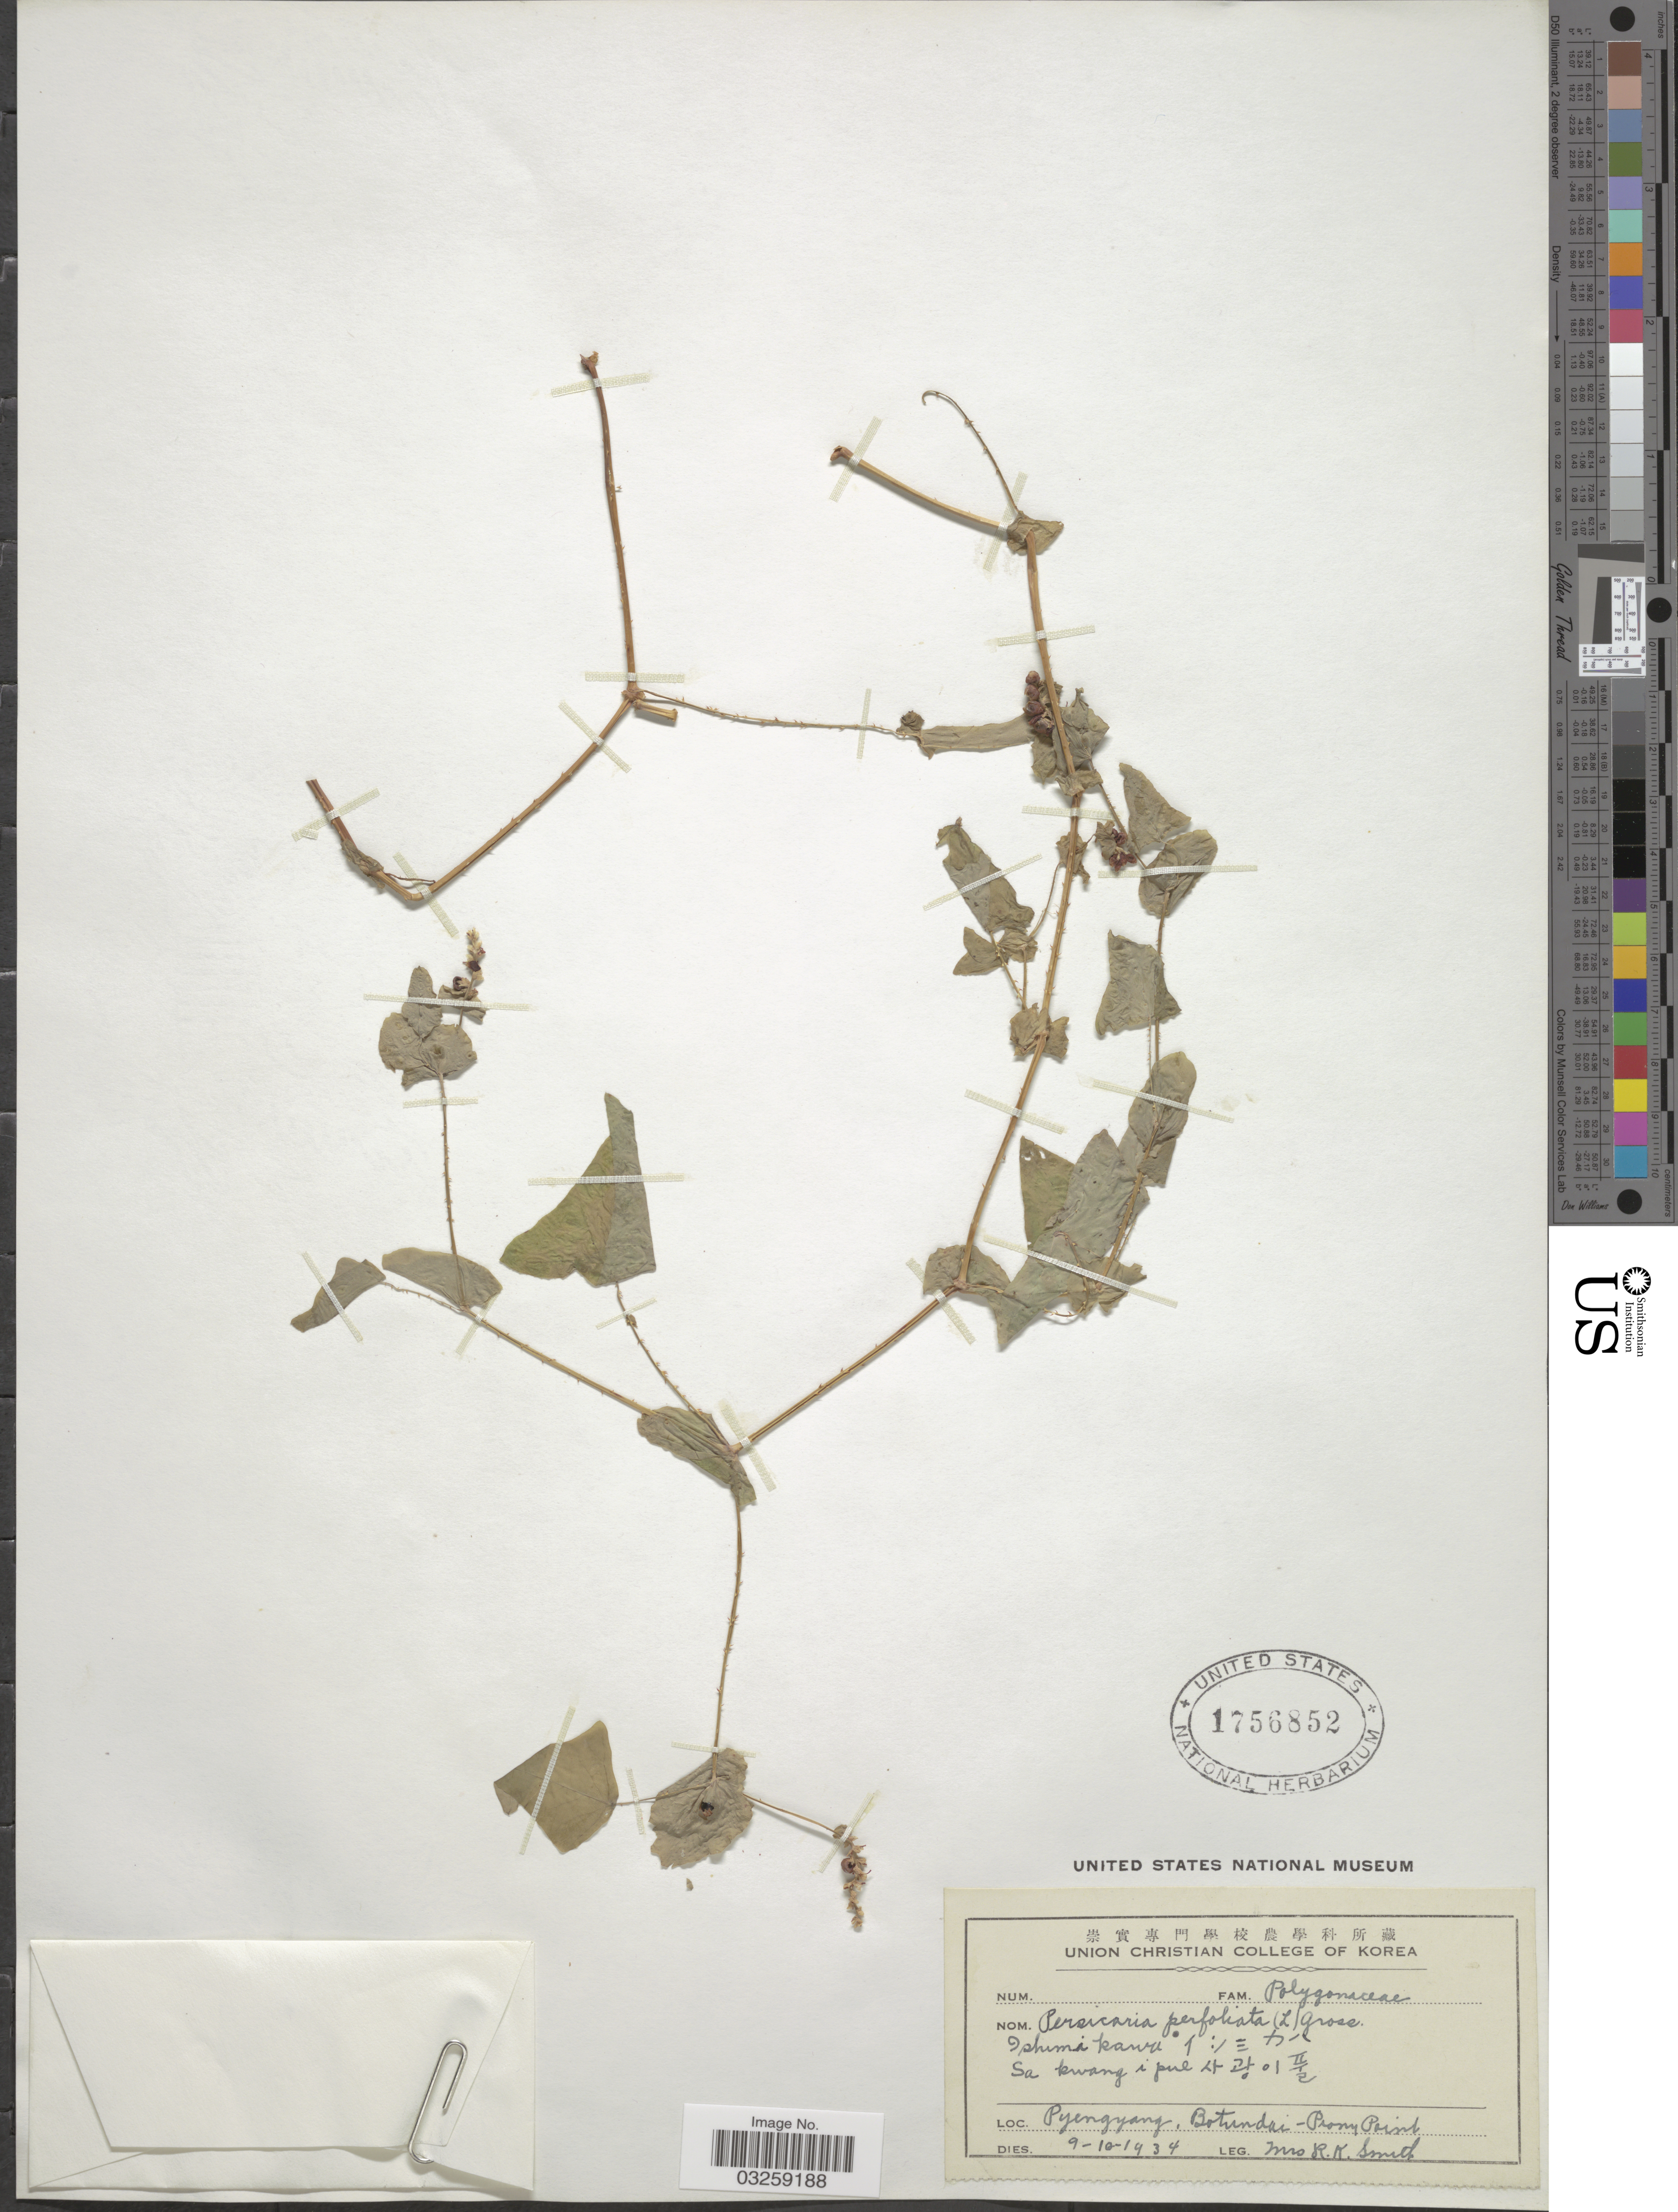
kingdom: Plantae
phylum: Tracheophyta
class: Magnoliopsida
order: Caryophyllales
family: Polygonaceae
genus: Polygonum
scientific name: Polygonum perfoliatum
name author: L.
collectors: R. Smith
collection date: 1934-10-09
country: North Korea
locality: Pyengyang, Botundai - Piony Point.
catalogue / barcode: US 1756852